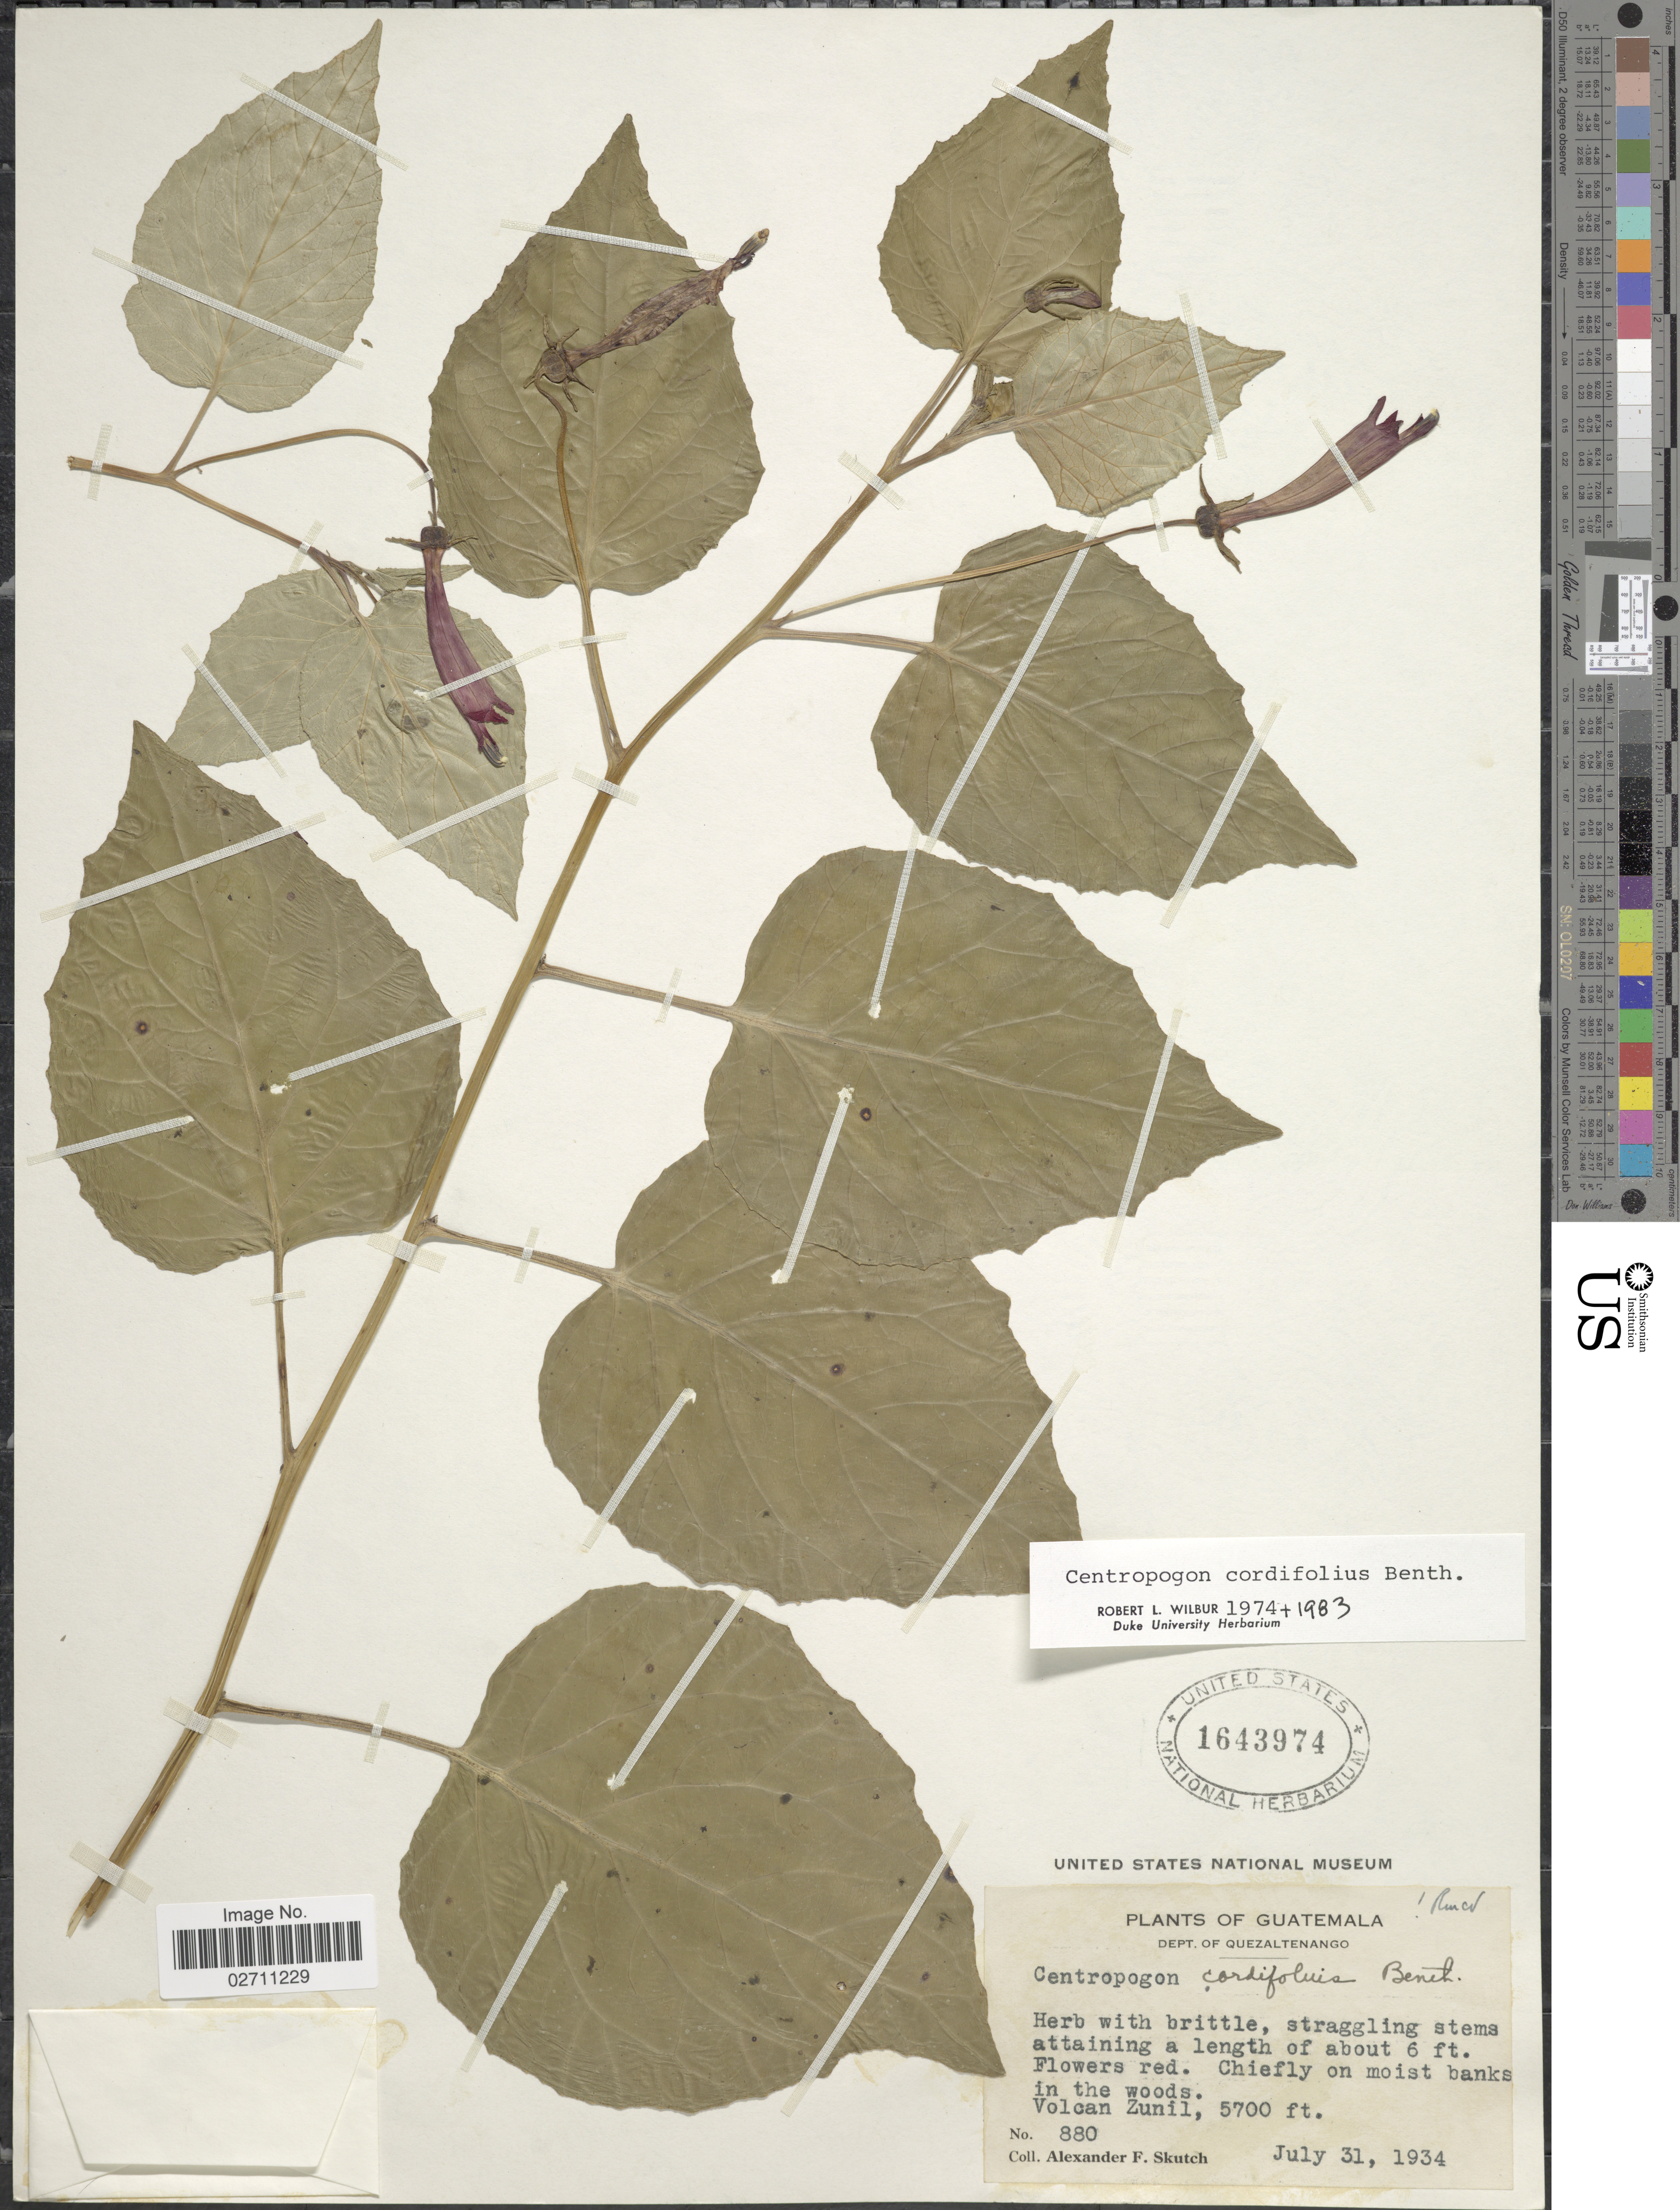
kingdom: Plantae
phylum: Tracheophyta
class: Magnoliopsida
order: Asterales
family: Campanulaceae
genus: Centropogon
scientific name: Centropogon cordifolius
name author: Benth.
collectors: A. F. Skutch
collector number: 880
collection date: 1934-07-31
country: Guatemala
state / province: Quetzaltenango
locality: Chiefly on moist banks in the woods, Volcan Zunil.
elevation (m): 1737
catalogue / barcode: US 1643974